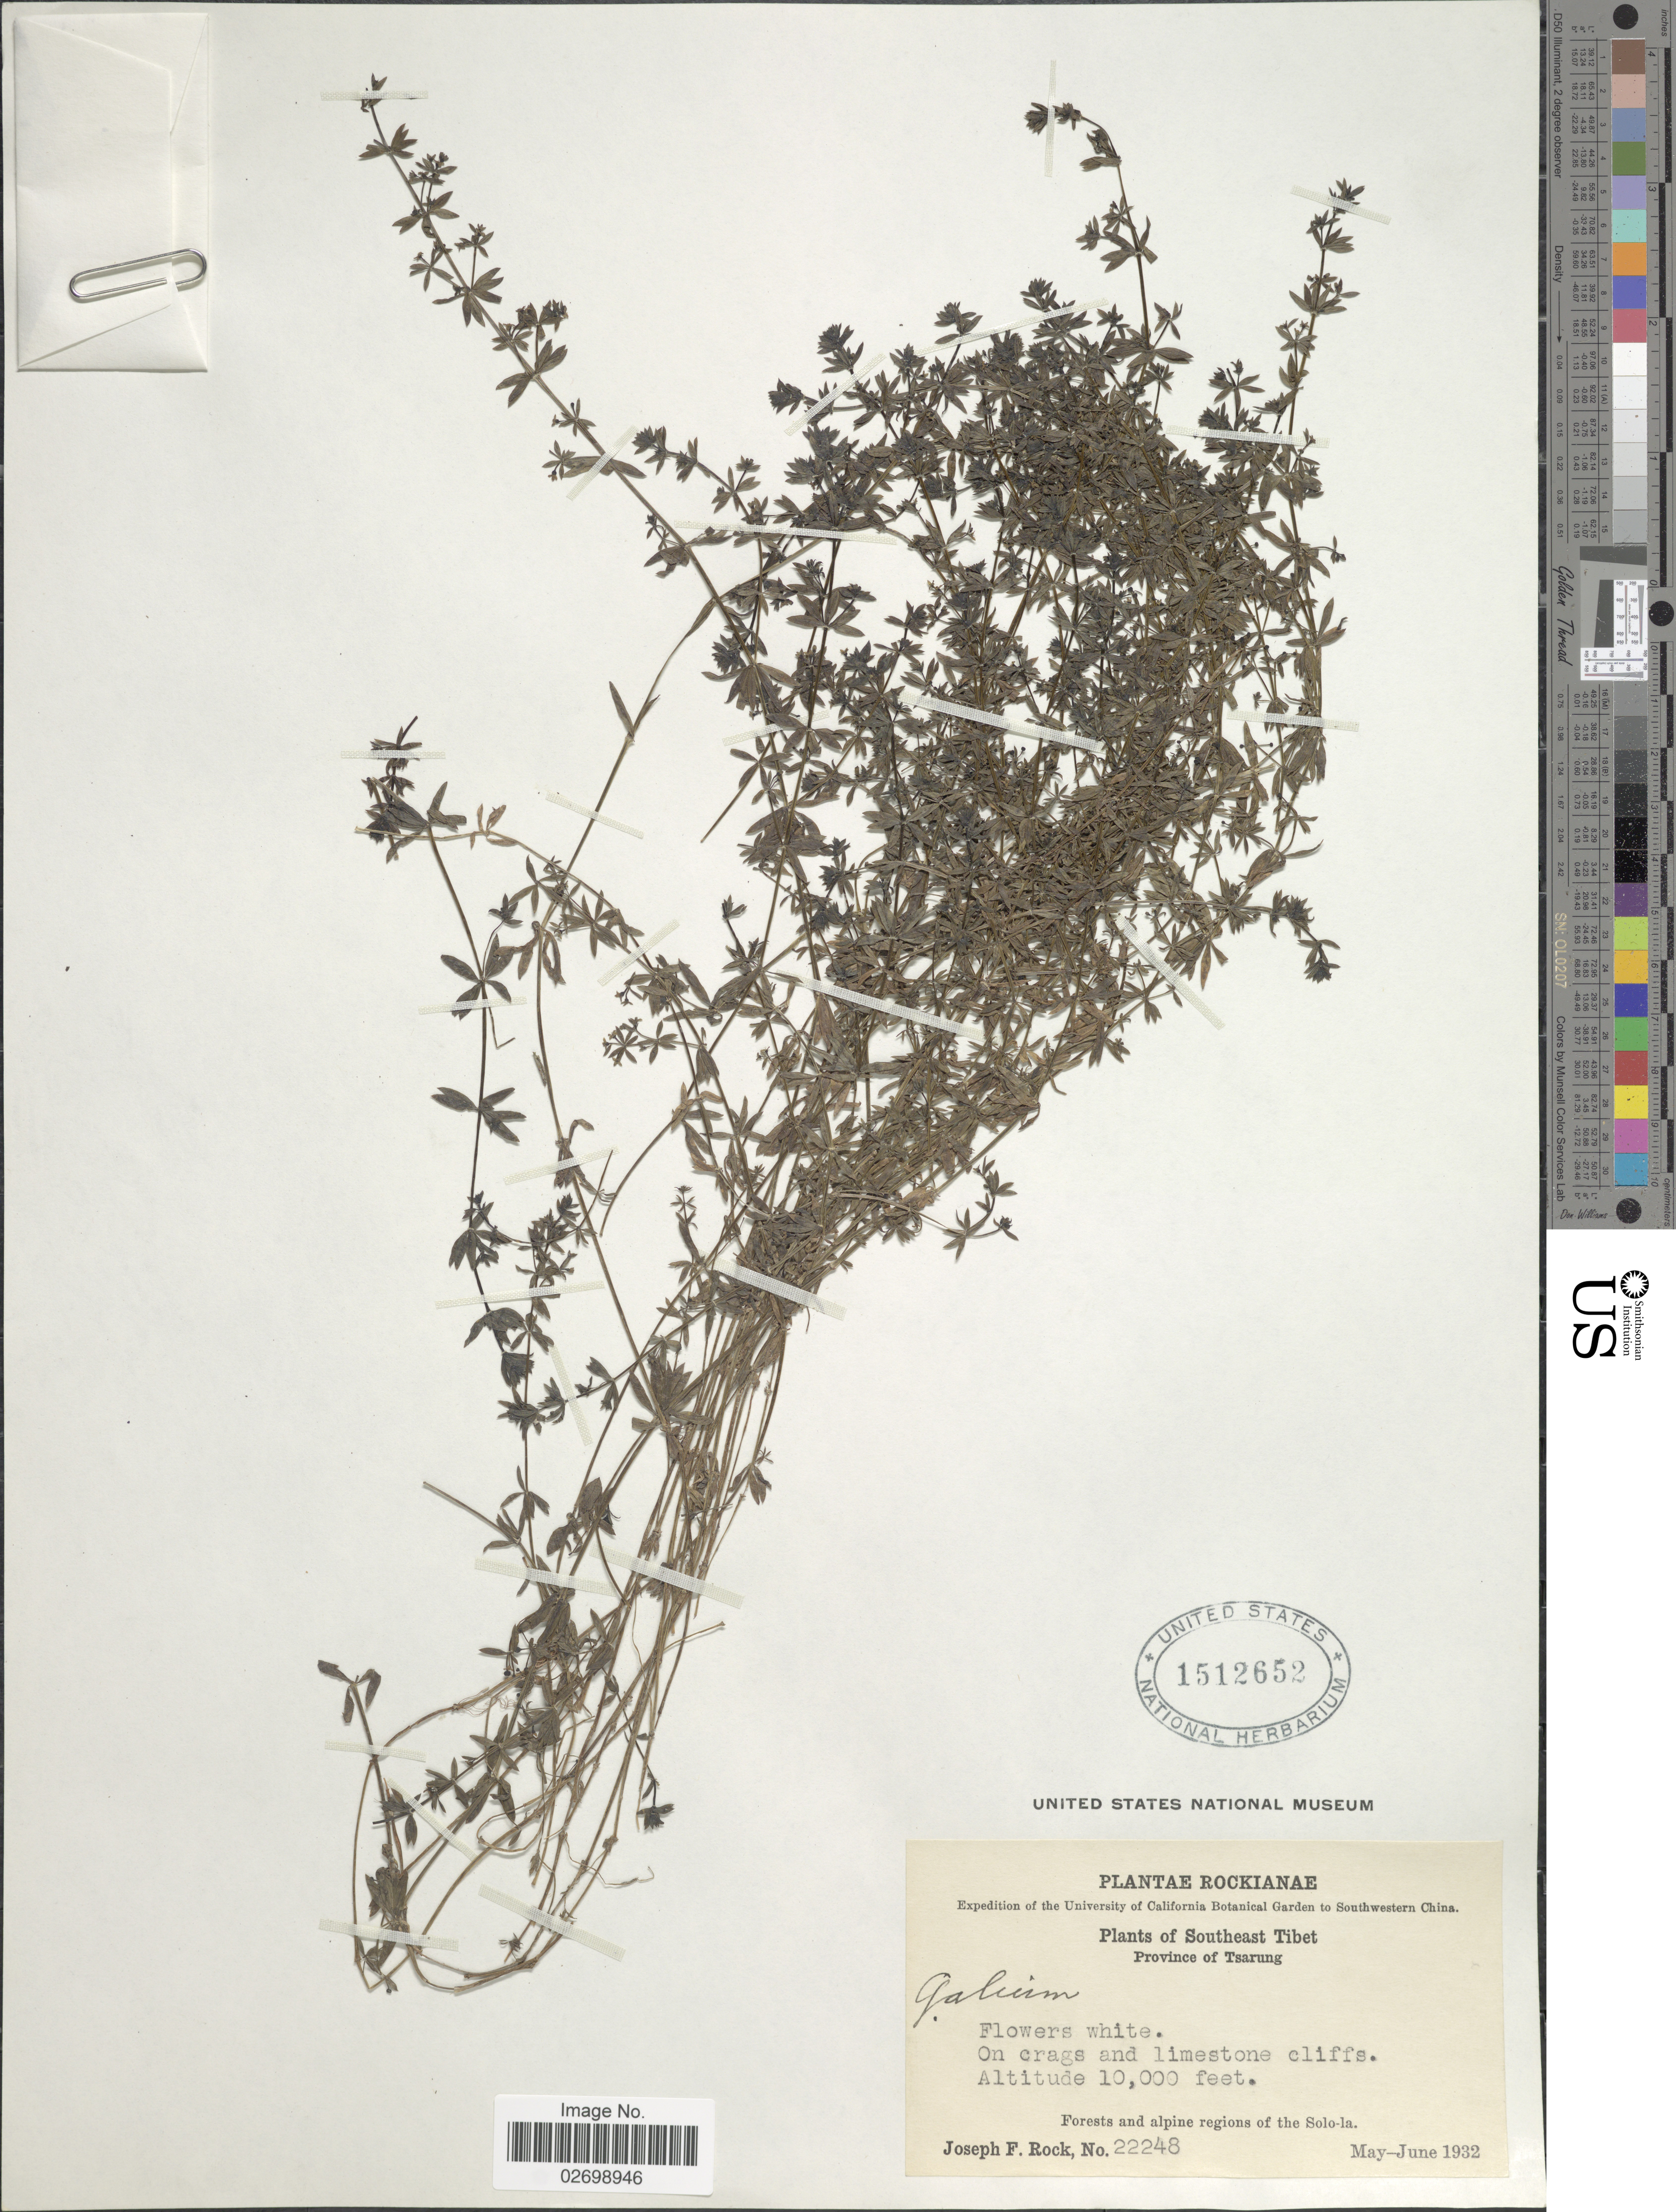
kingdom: Plantae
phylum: Tracheophyta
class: Magnoliopsida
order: Gentianales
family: Rubiaceae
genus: Galium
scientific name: Galium sp.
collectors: J. F. Rock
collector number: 22248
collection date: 1932-05/1932-06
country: China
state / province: Xizang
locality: Southeast Tibet. Province of Tsarung. Solo-la. Southwestern China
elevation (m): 3048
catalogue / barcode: US 1512652